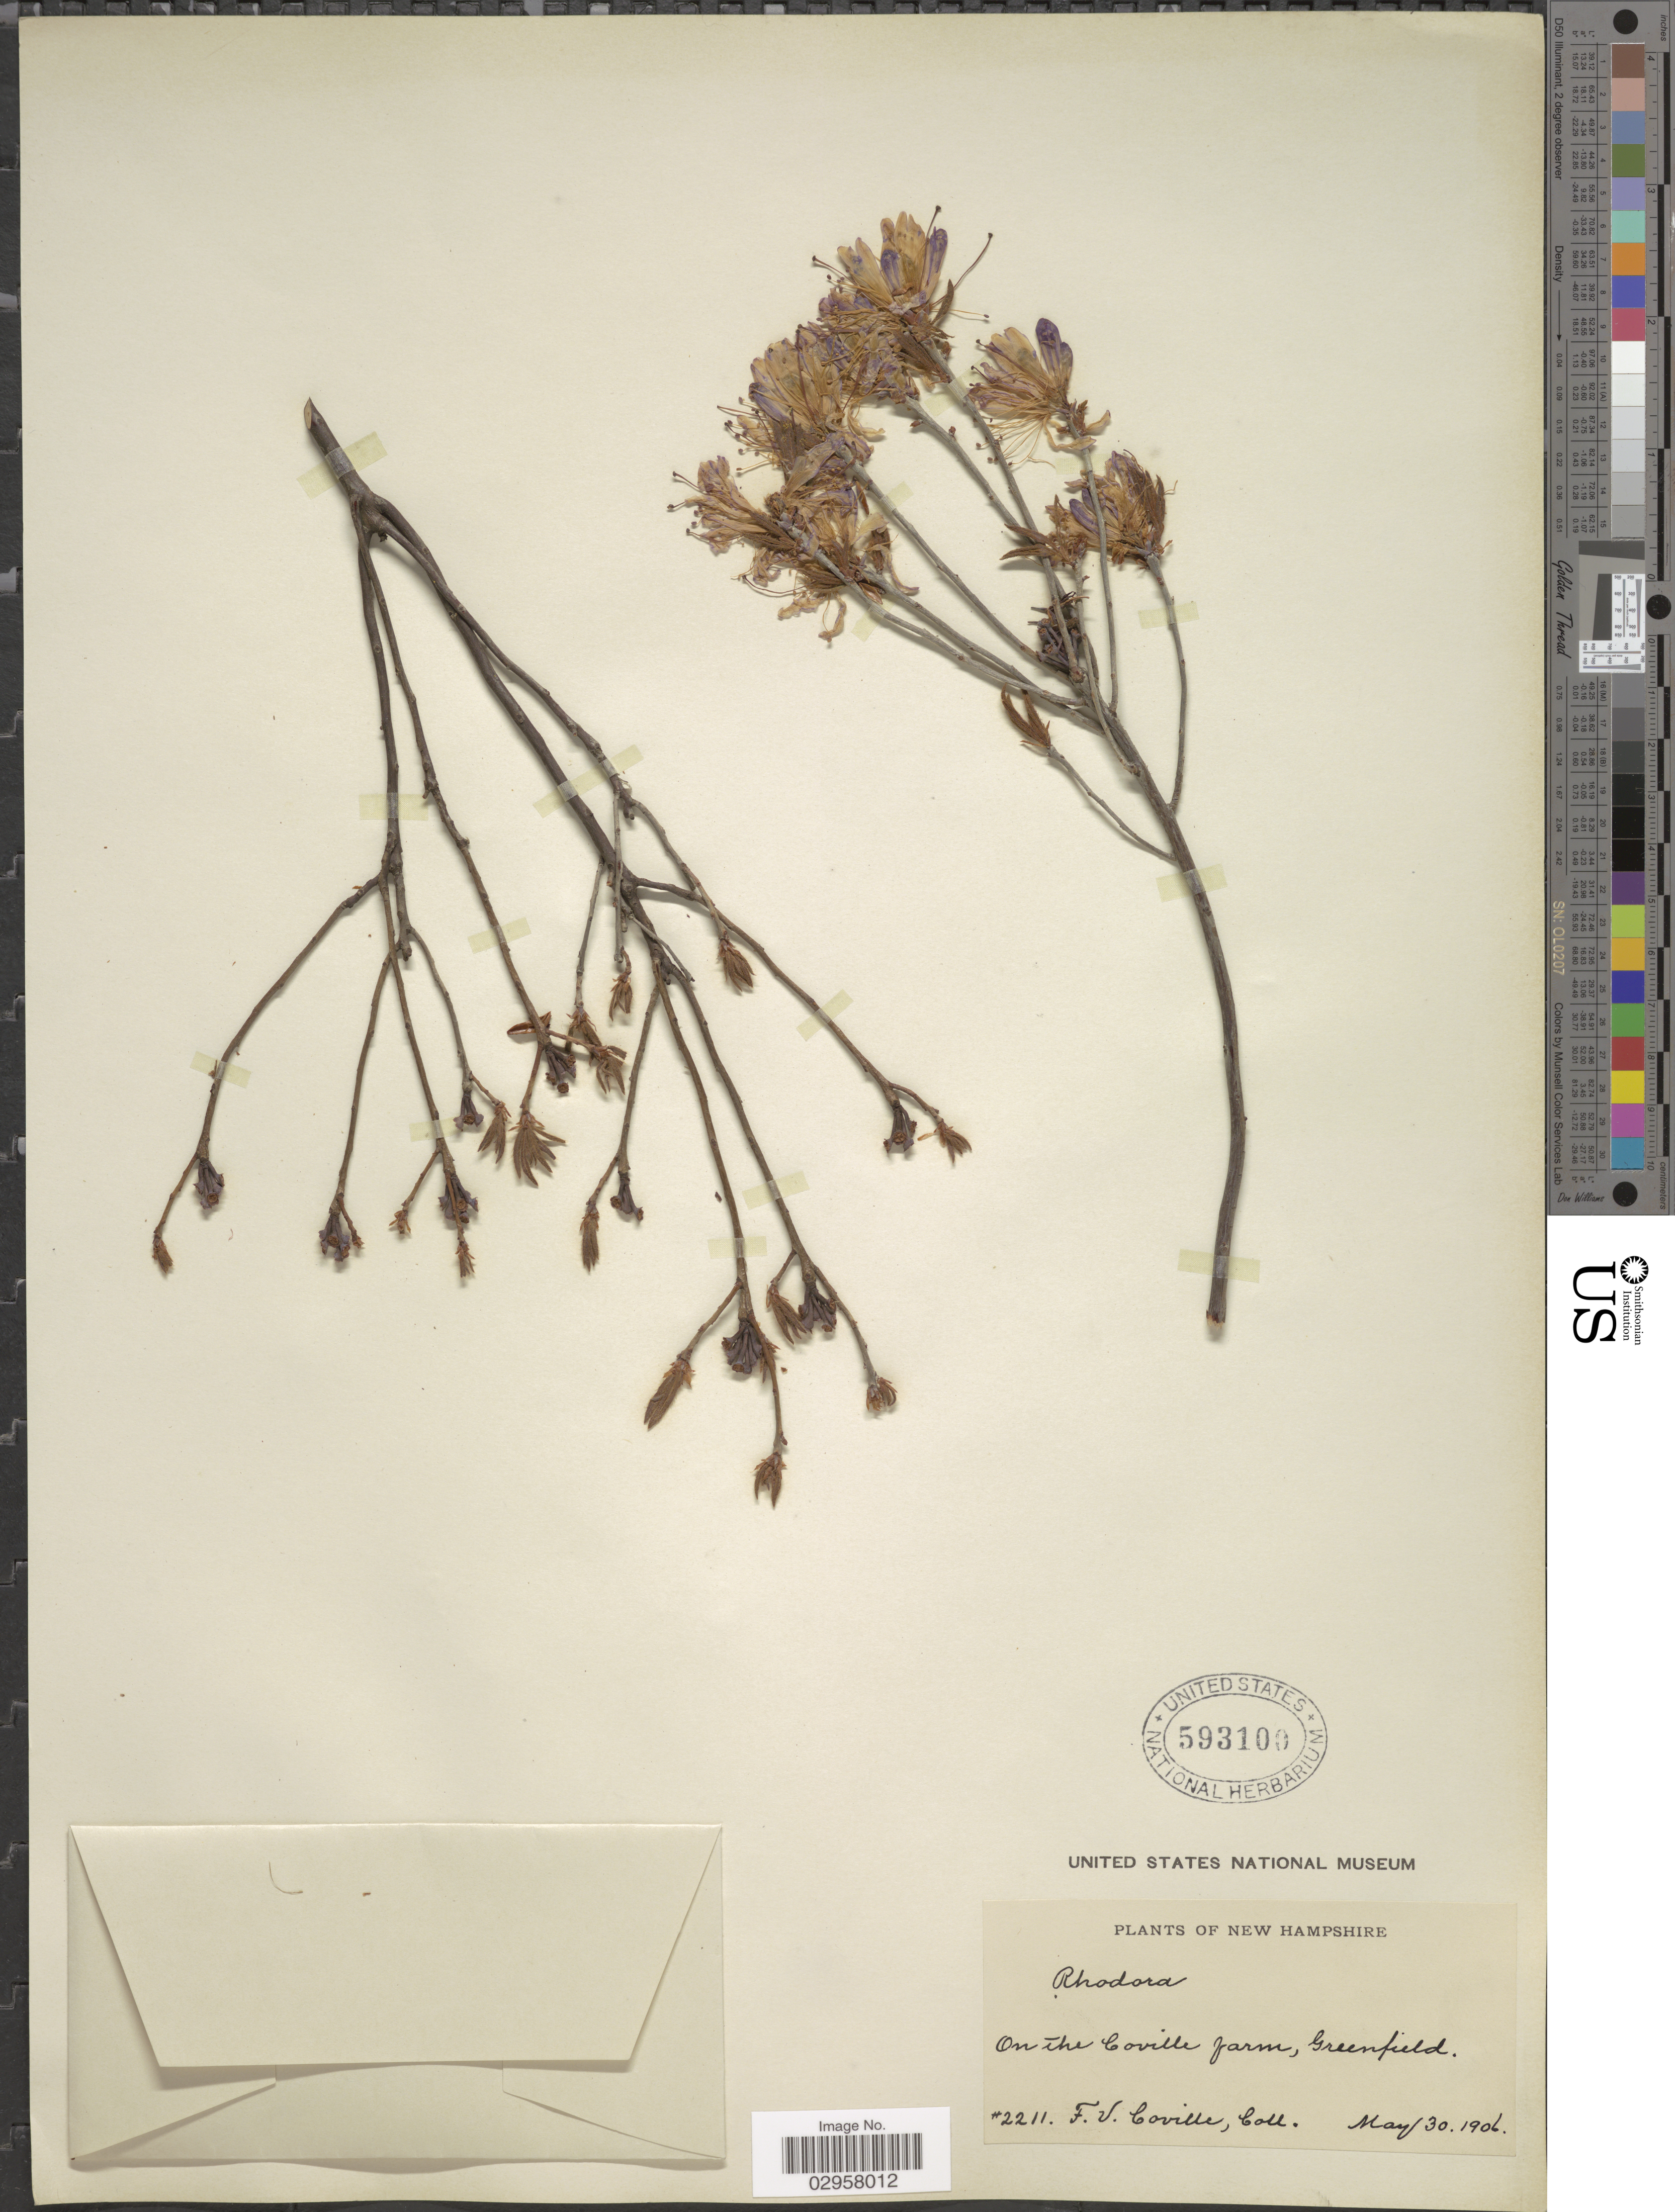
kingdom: Plantae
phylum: Tracheophyta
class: Magnoliopsida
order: Ericales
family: Ericaceae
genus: Rhododendron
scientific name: Rhododendron canadense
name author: (L.) Torr.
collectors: F. V. Coville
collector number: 2211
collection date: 1906-05-30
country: United States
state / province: New Hampshire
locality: On the Coville farm, Greenfield.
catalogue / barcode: US 593100